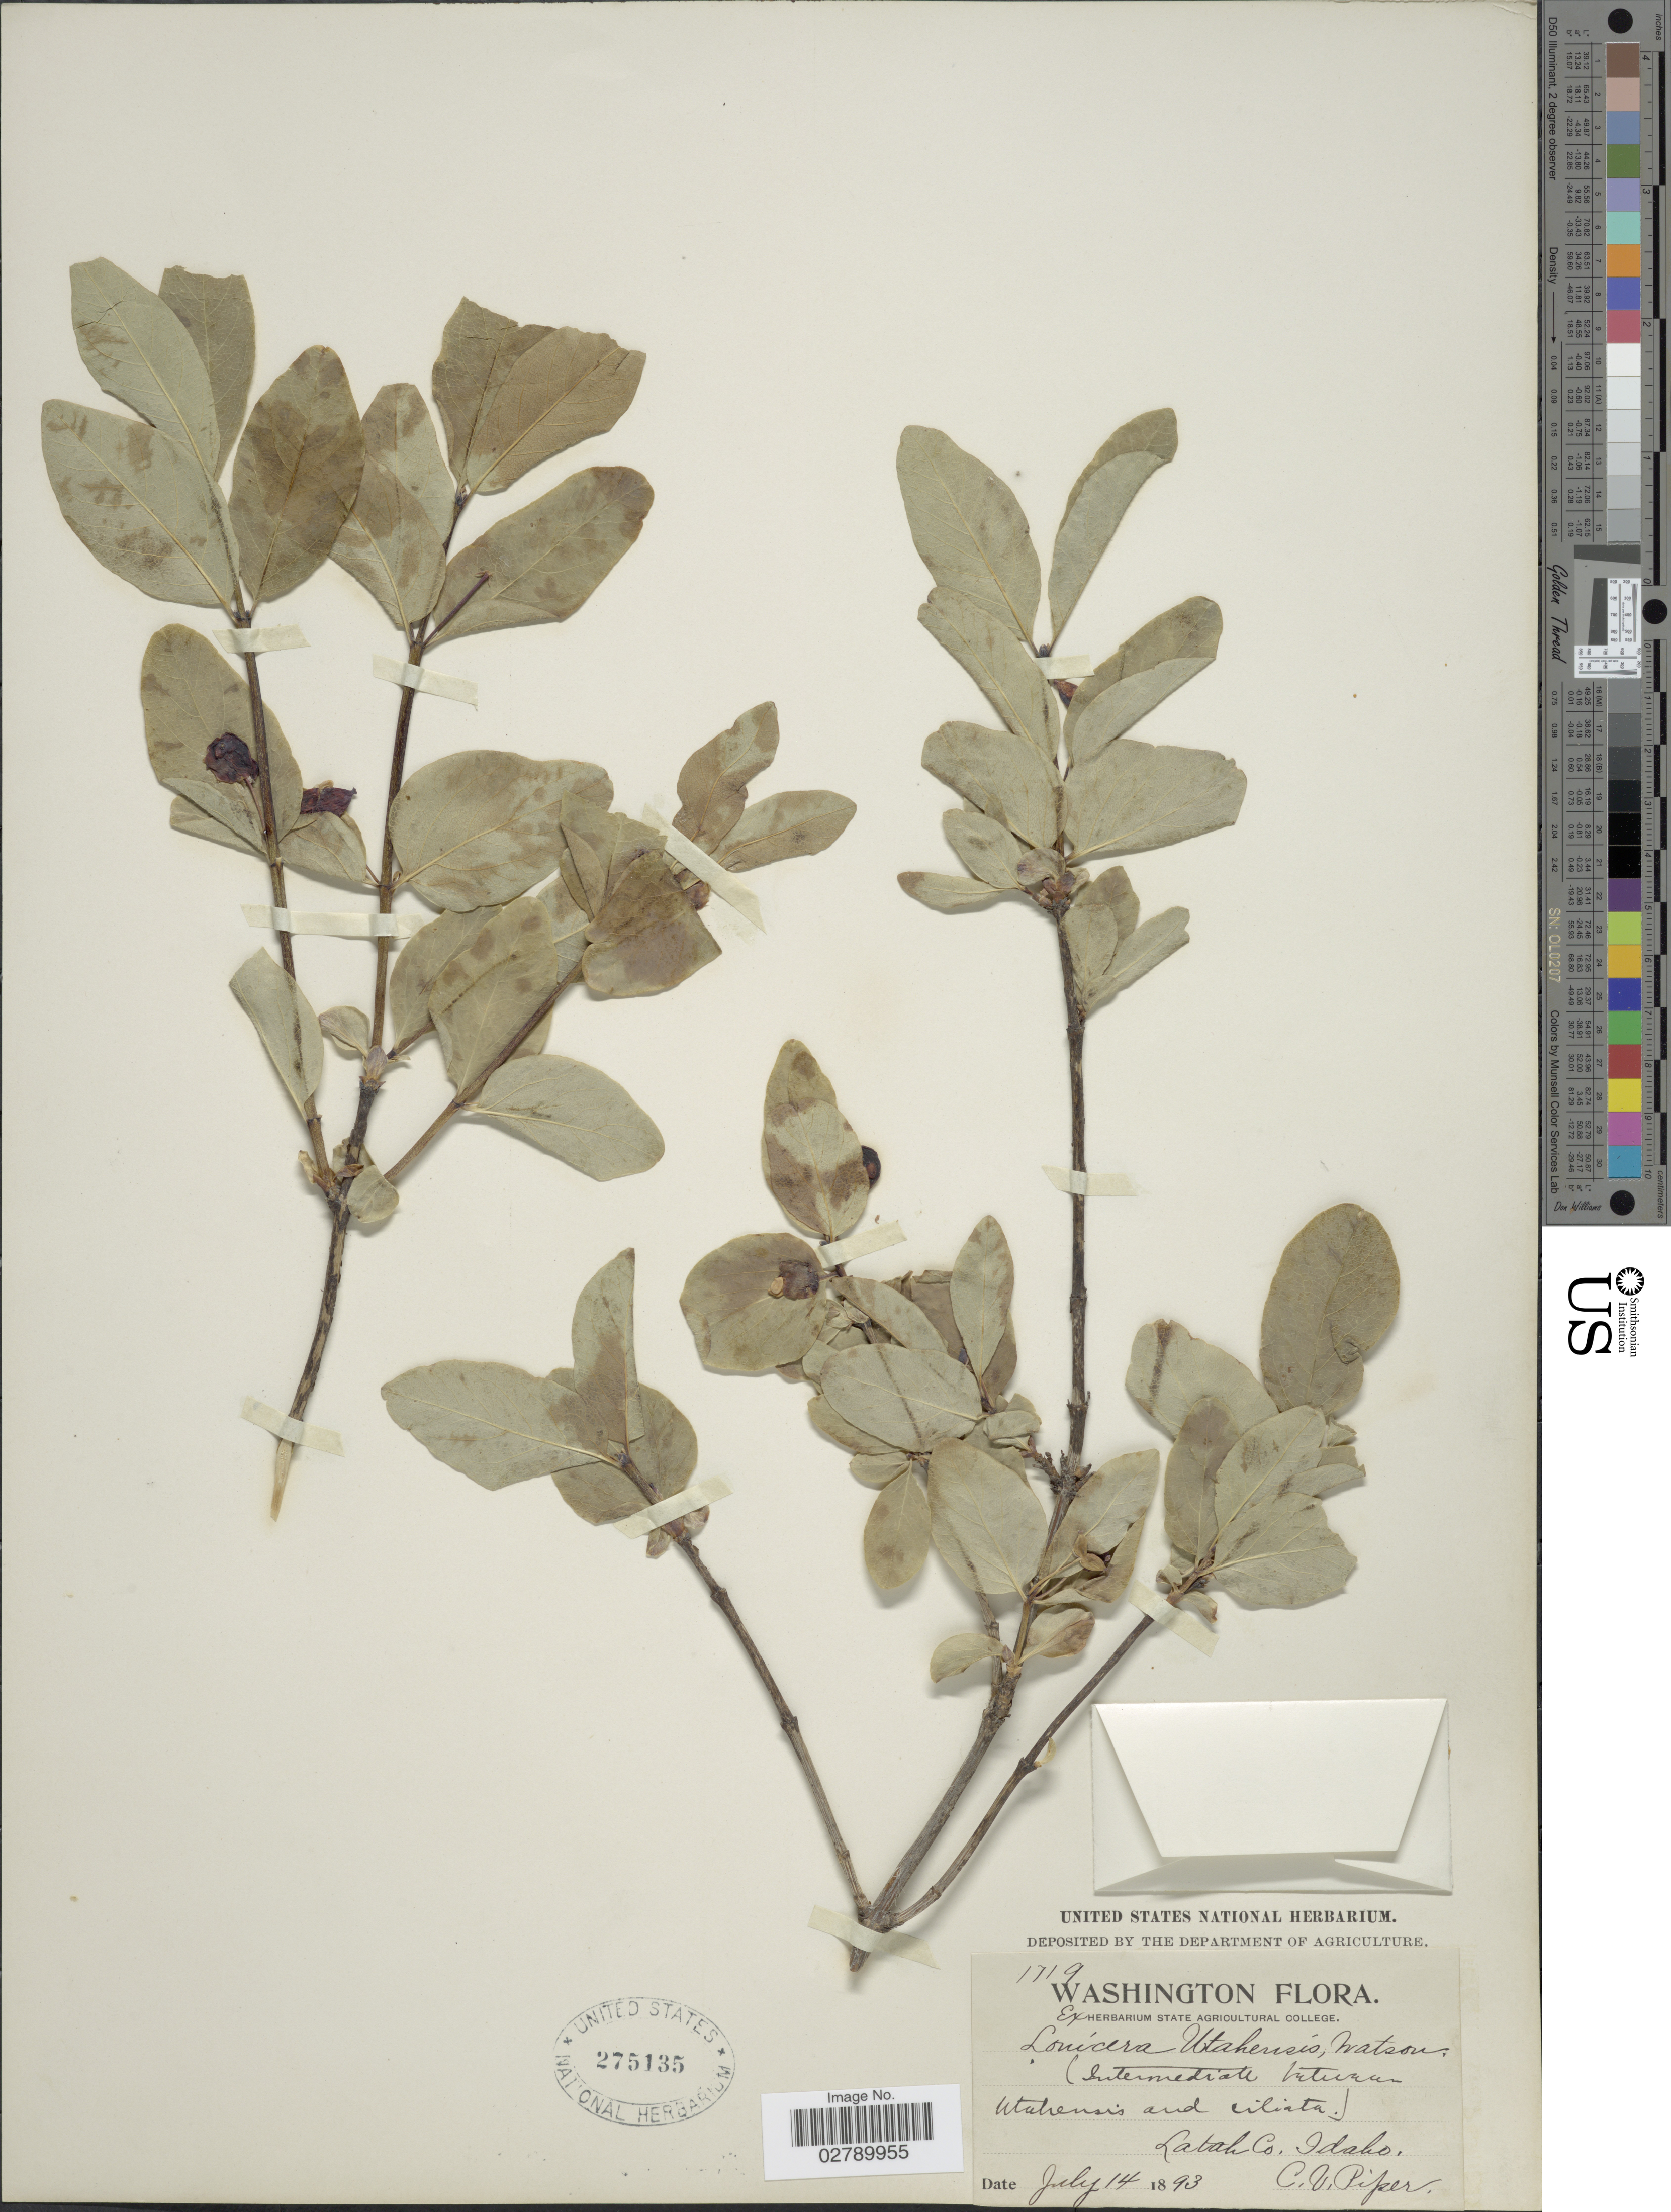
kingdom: Plantae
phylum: Tracheophyta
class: Magnoliopsida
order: Dipsacales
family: Caprifoliaceae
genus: Lonicera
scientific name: Lonicera utahensis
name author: S. Watson in C. King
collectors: C. V. Piper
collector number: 1719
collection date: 1893-07-14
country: United States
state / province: Idaho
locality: Washington. Latah Co., Idaho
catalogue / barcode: US 275135